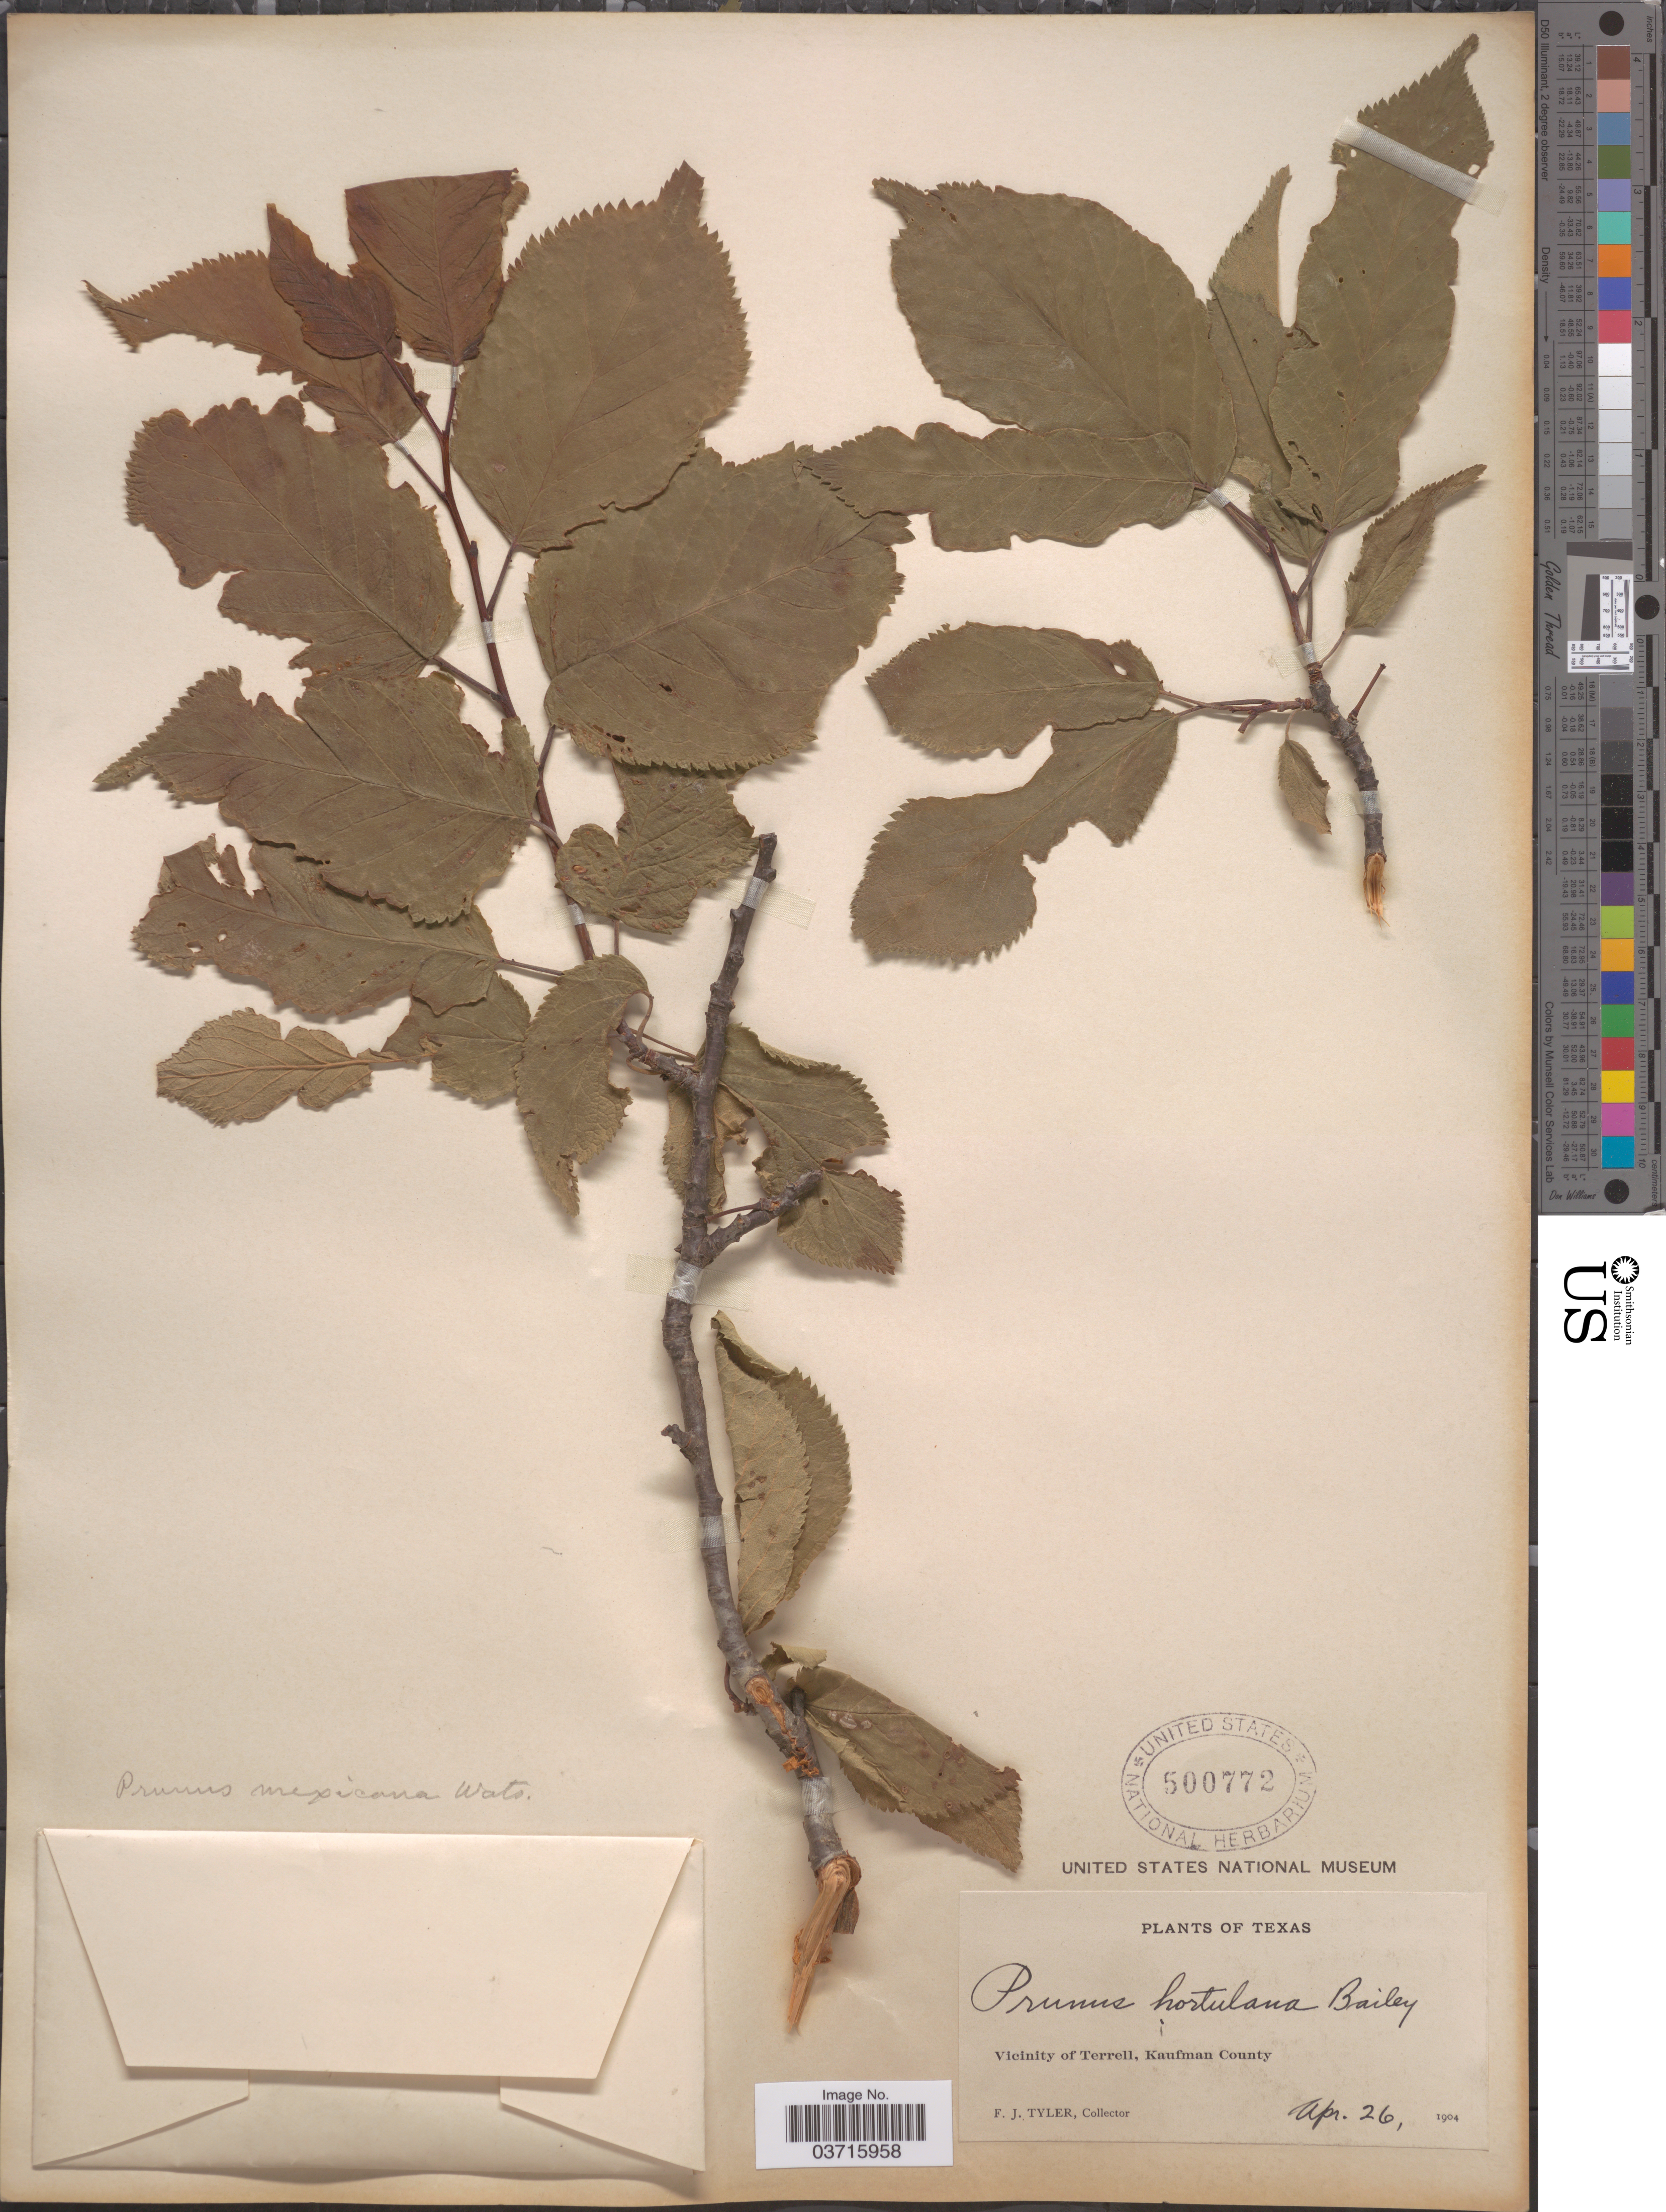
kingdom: Plantae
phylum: Tracheophyta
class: Magnoliopsida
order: Rosales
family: Rosaceae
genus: Prunus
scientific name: Prunus mexicana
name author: S. Watson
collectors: F. Tyler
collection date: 1904-04-26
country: United States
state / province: Texas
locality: Vicinity of Terrell, Kaufman County.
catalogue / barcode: US 500772